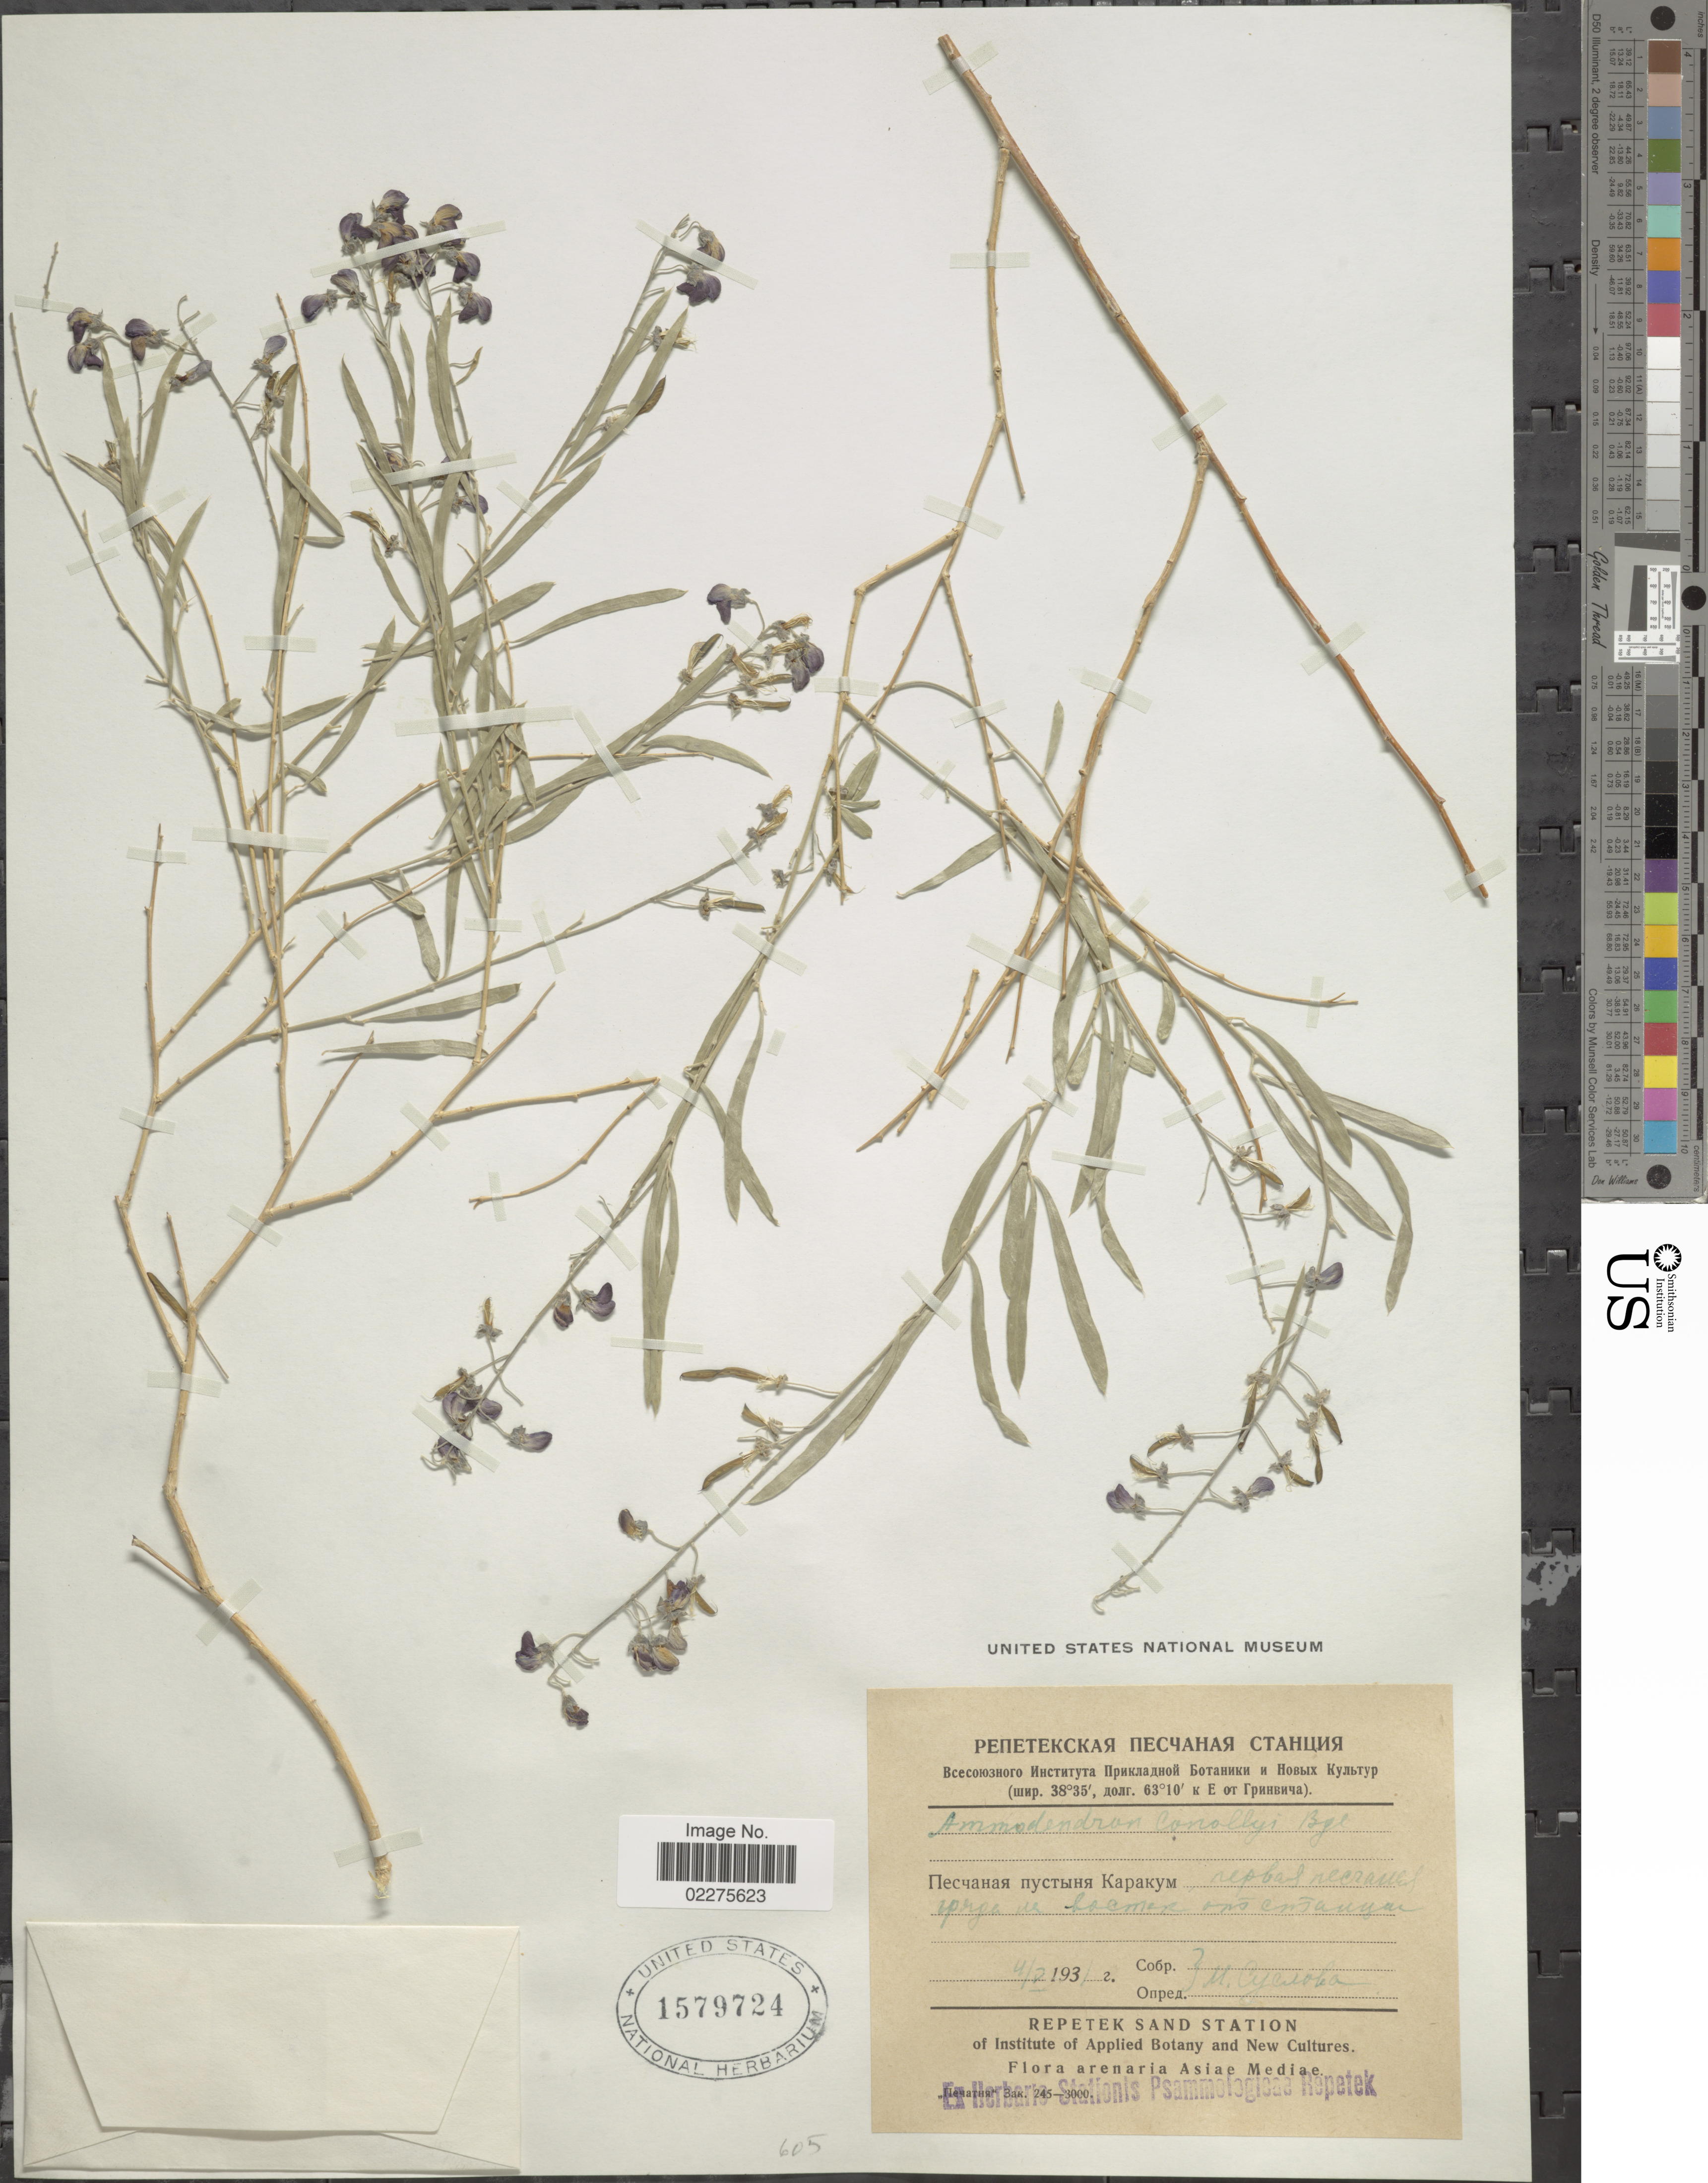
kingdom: Plantae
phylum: Tracheophyta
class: Magnoliopsida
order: Fabales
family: Fabaceae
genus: Ammodendron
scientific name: Ammodendron conollyi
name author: Bunge ex Boiss.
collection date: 1931-02-04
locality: Asiae Mediae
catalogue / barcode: US 1579725